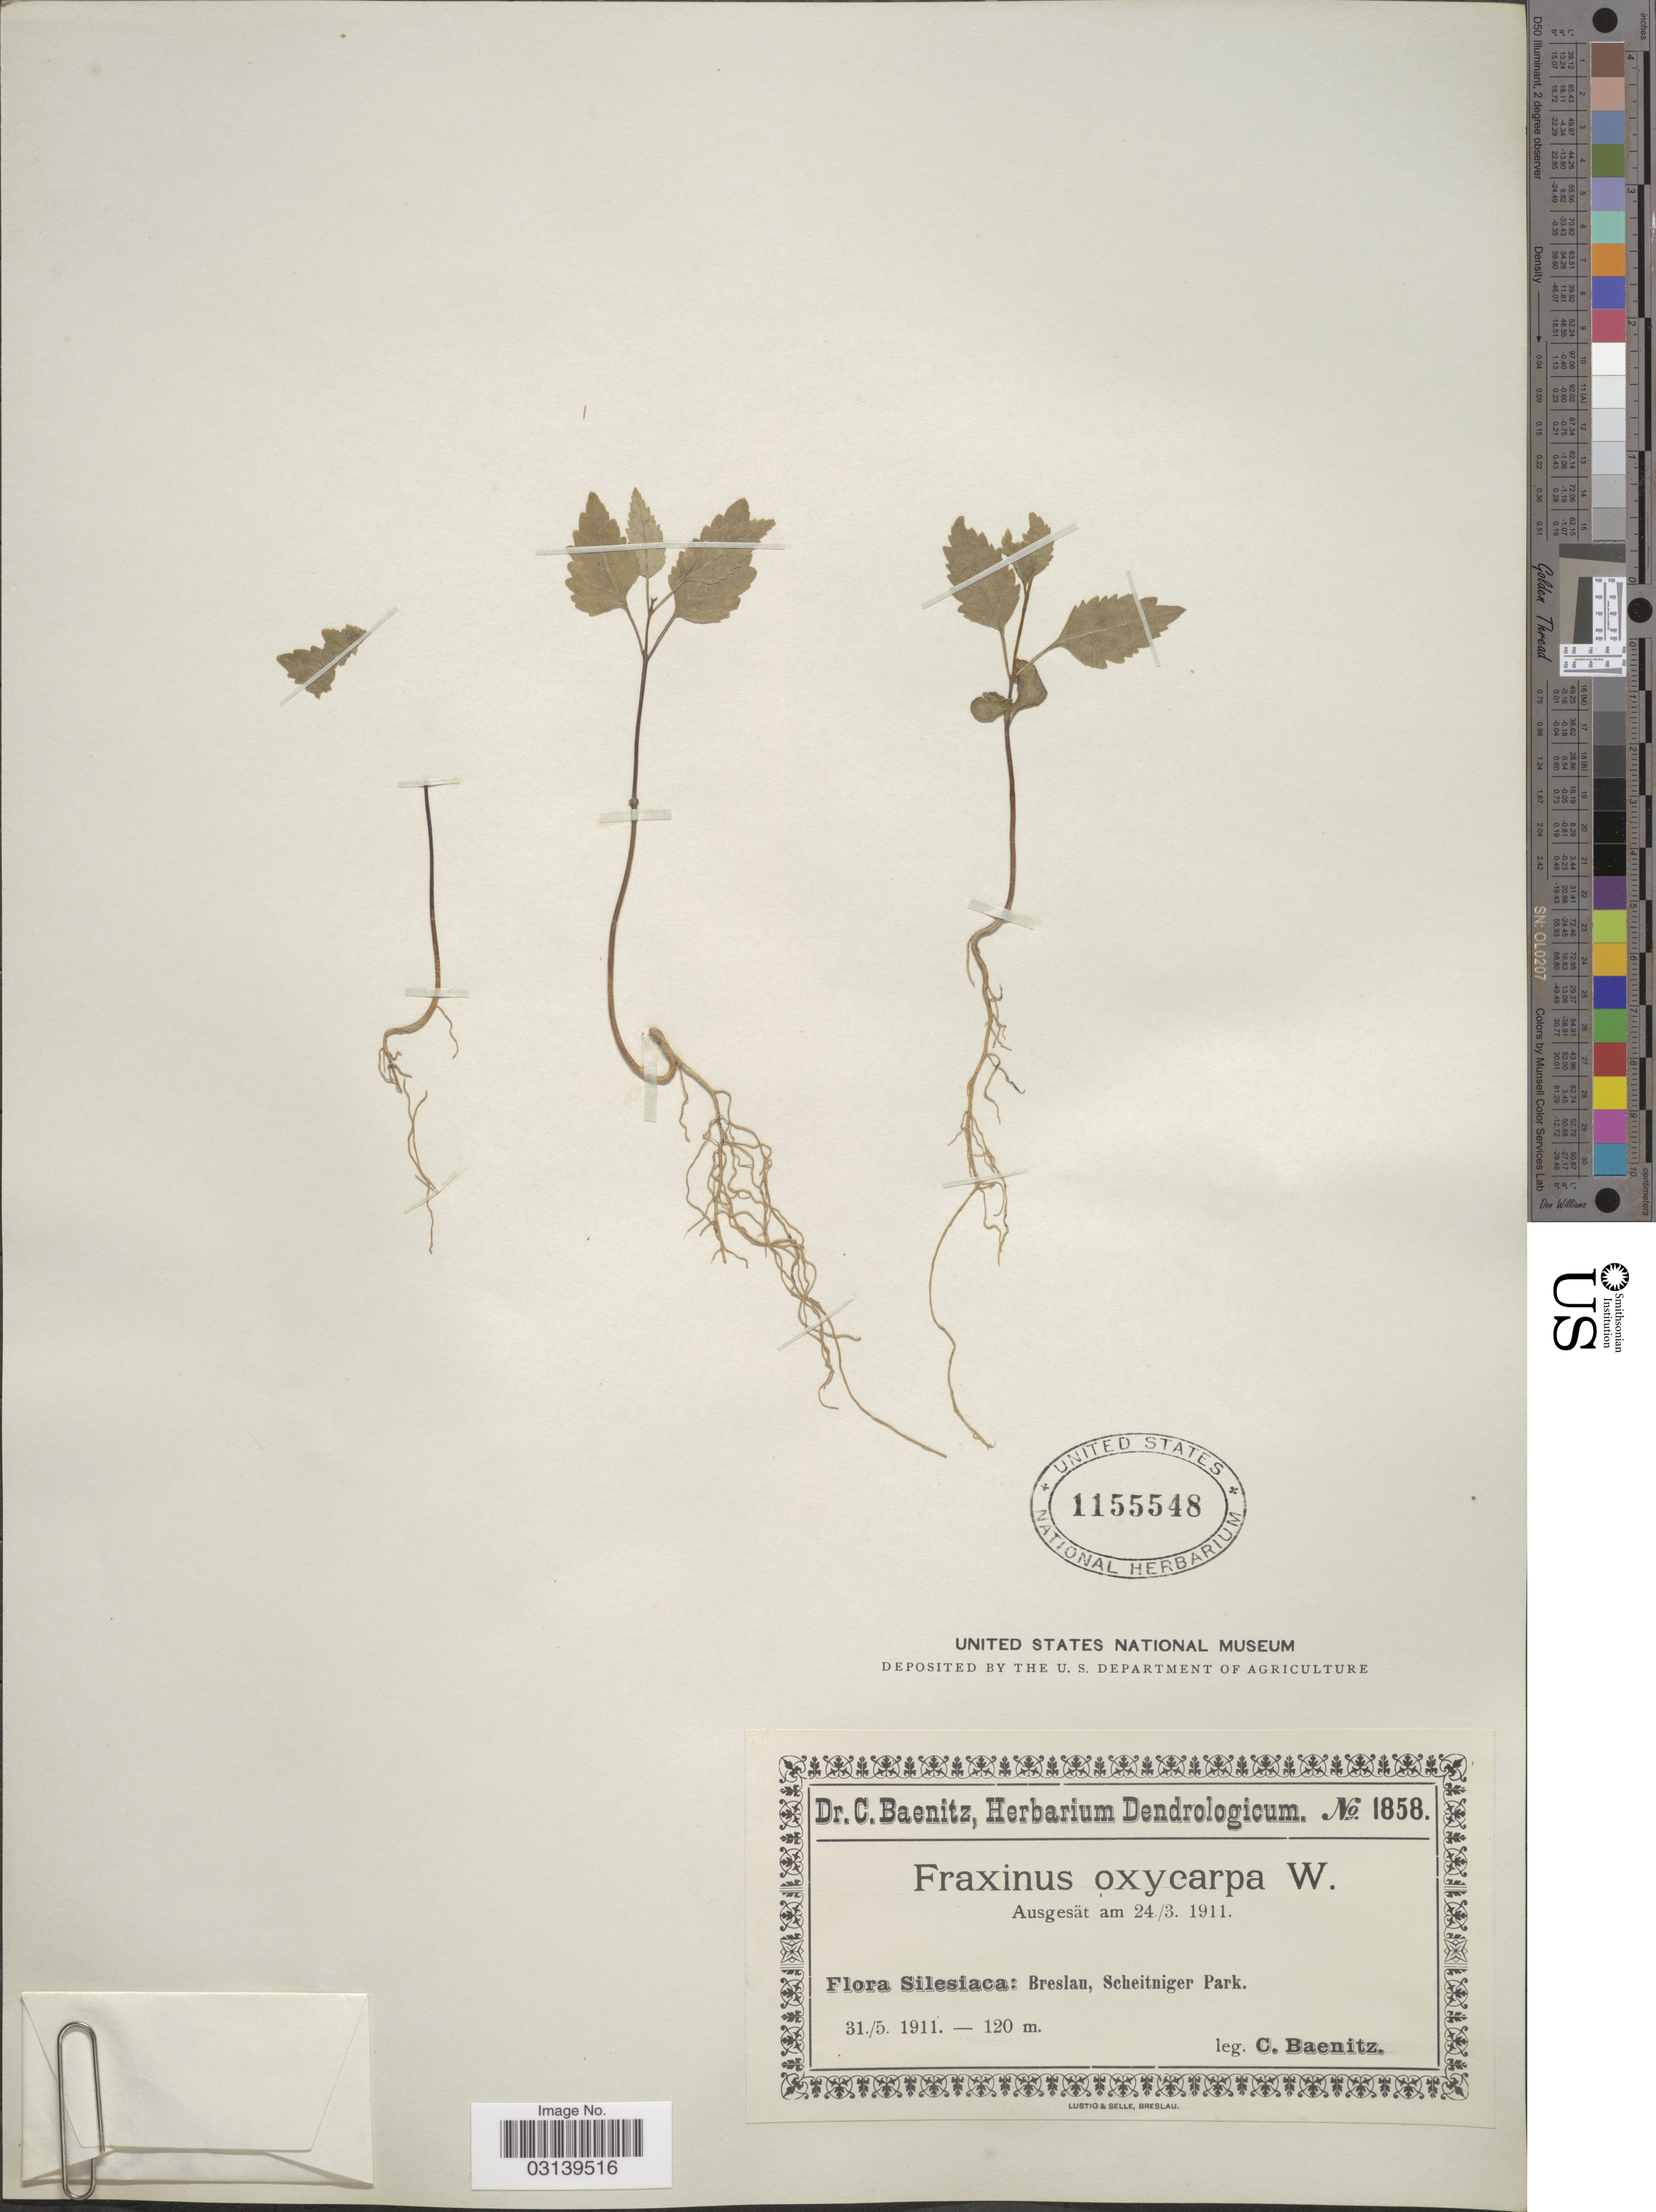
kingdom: Plantae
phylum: Tracheophyta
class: Magnoliopsida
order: Lamiales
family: Oleaceae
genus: Fraxinus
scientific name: Fraxinus oxycarpa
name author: Willd.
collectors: C. G. Baenitz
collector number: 1858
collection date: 1911-05-31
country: Poland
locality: Silesiaca: Breslau, Scheitniger Park.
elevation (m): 120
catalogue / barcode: US 1155548